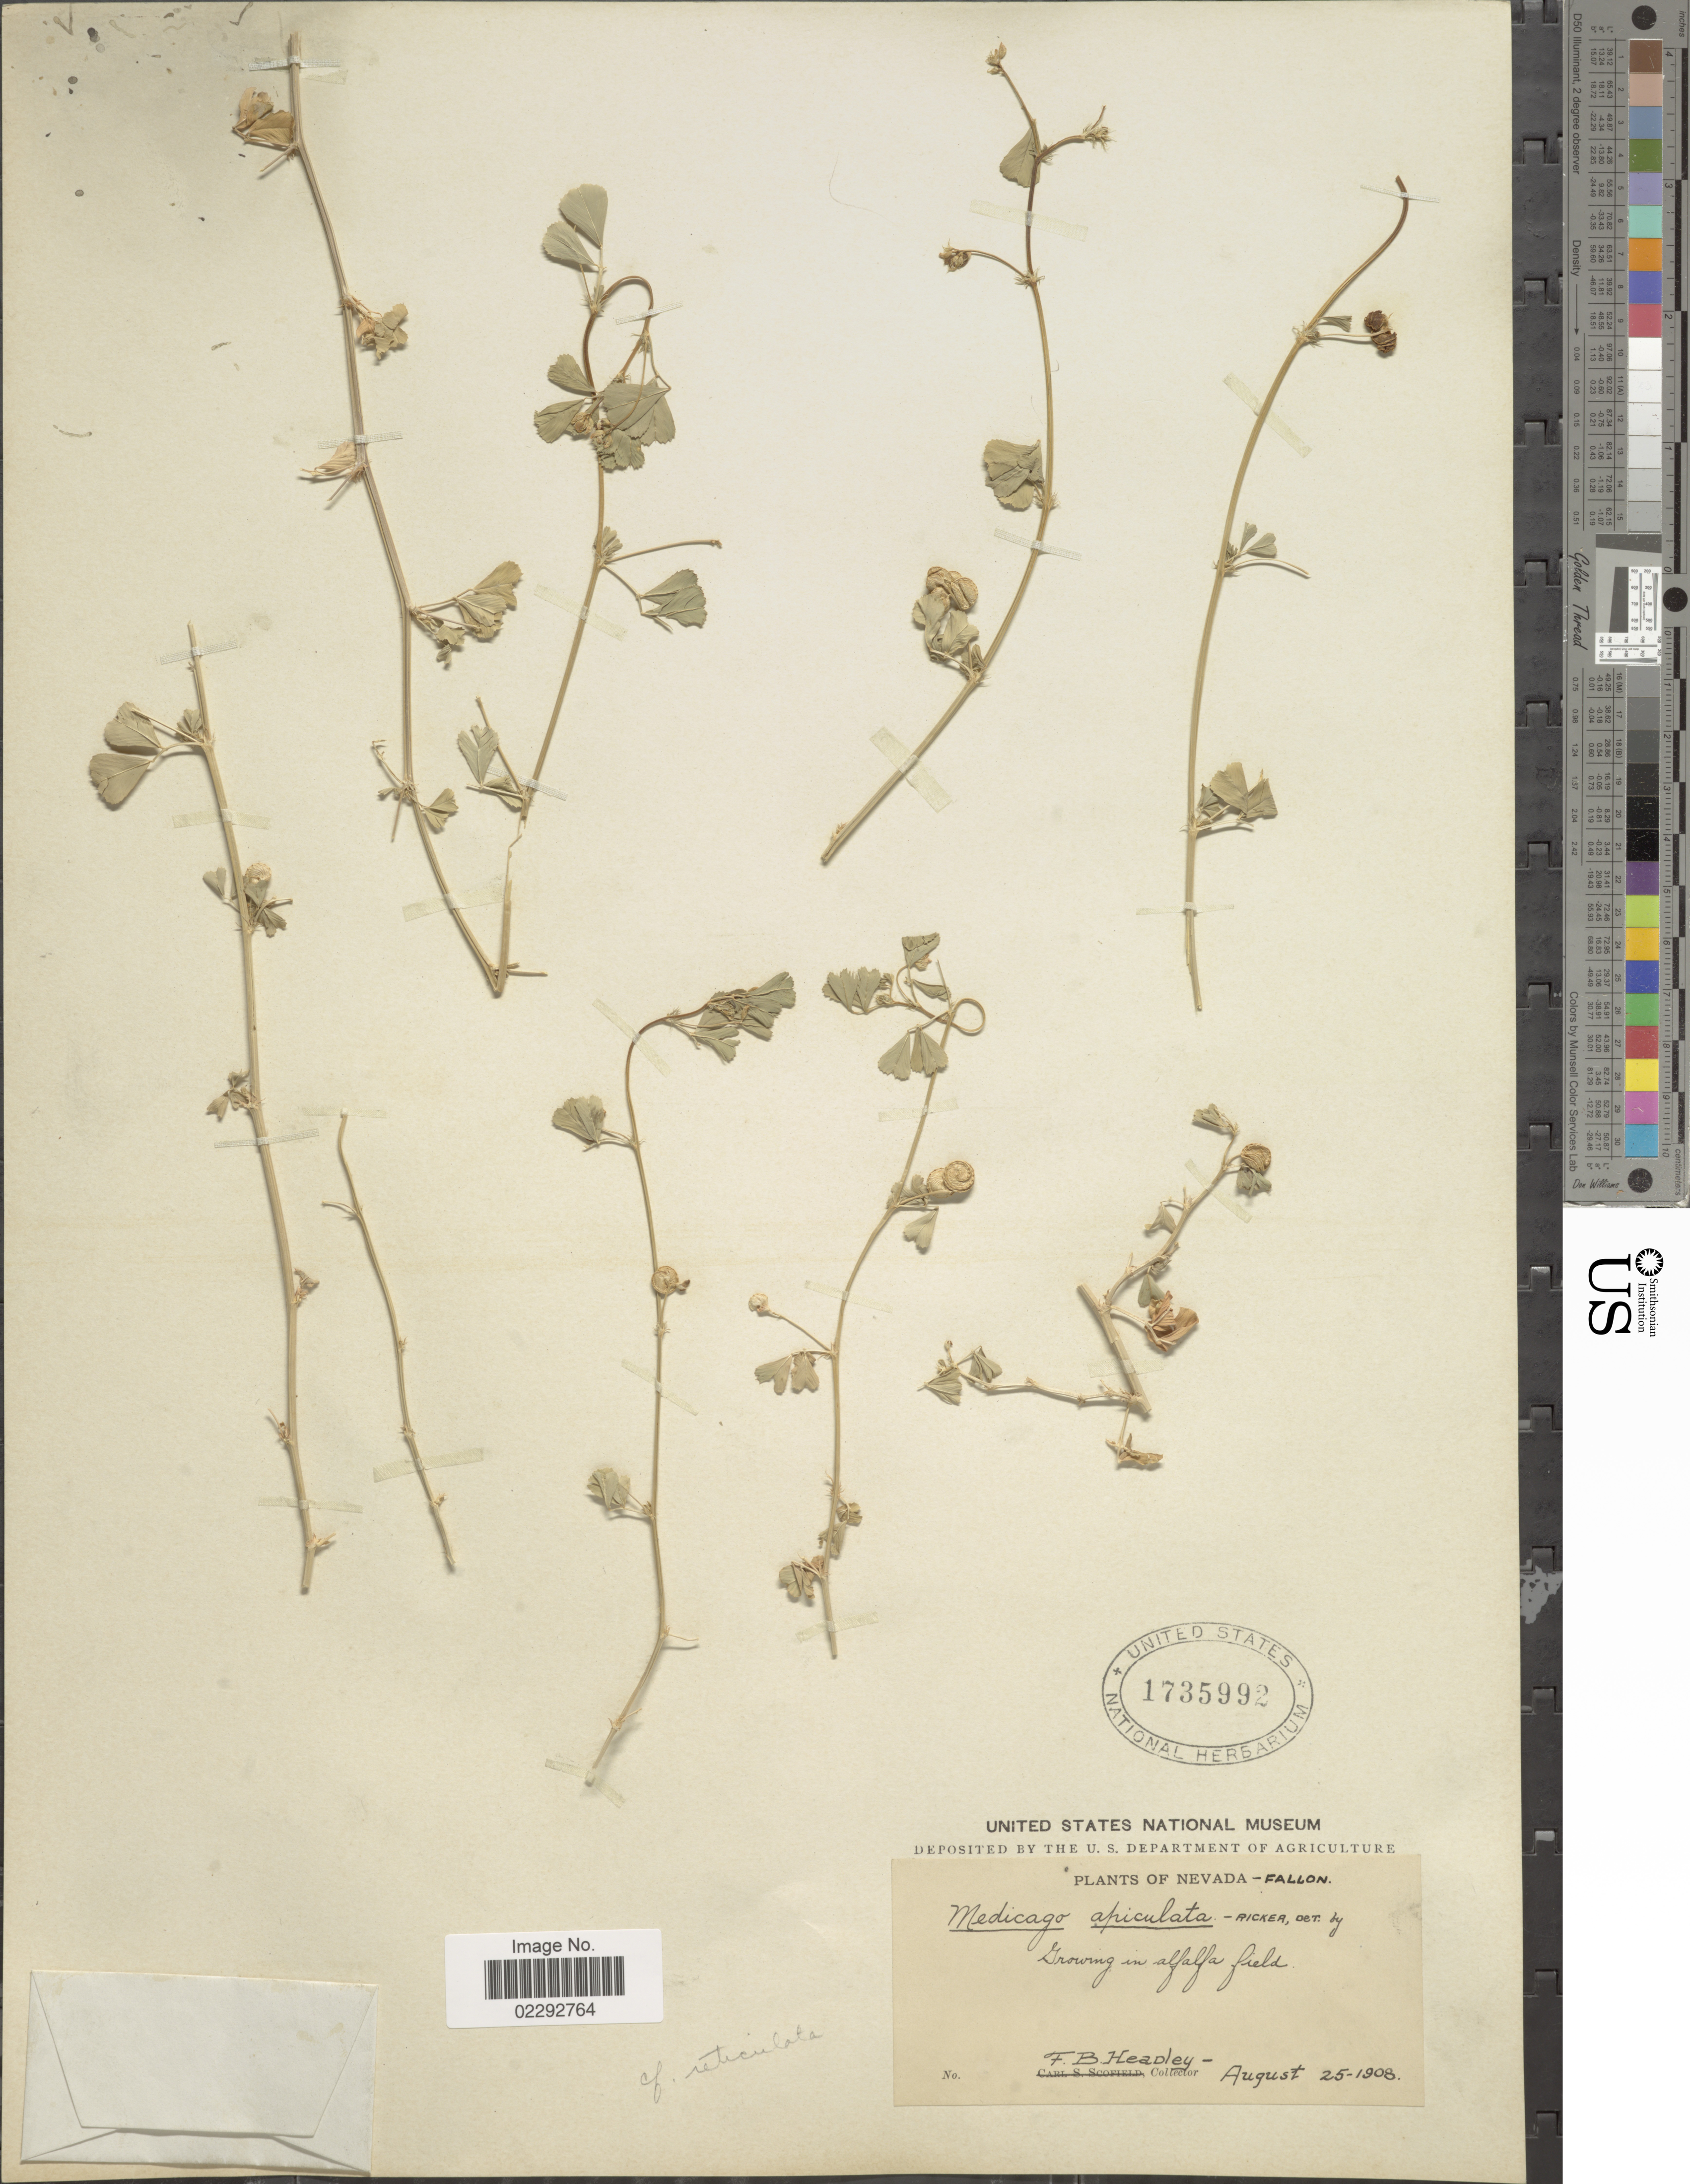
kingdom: Plantae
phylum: Tracheophyta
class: Magnoliopsida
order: Fabales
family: Fabaceae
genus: Medicago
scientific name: Medicago hispida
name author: Gaertn.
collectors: F. B. Headley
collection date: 1908-08-25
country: United States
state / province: Nevada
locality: Fallon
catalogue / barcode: US 1735992